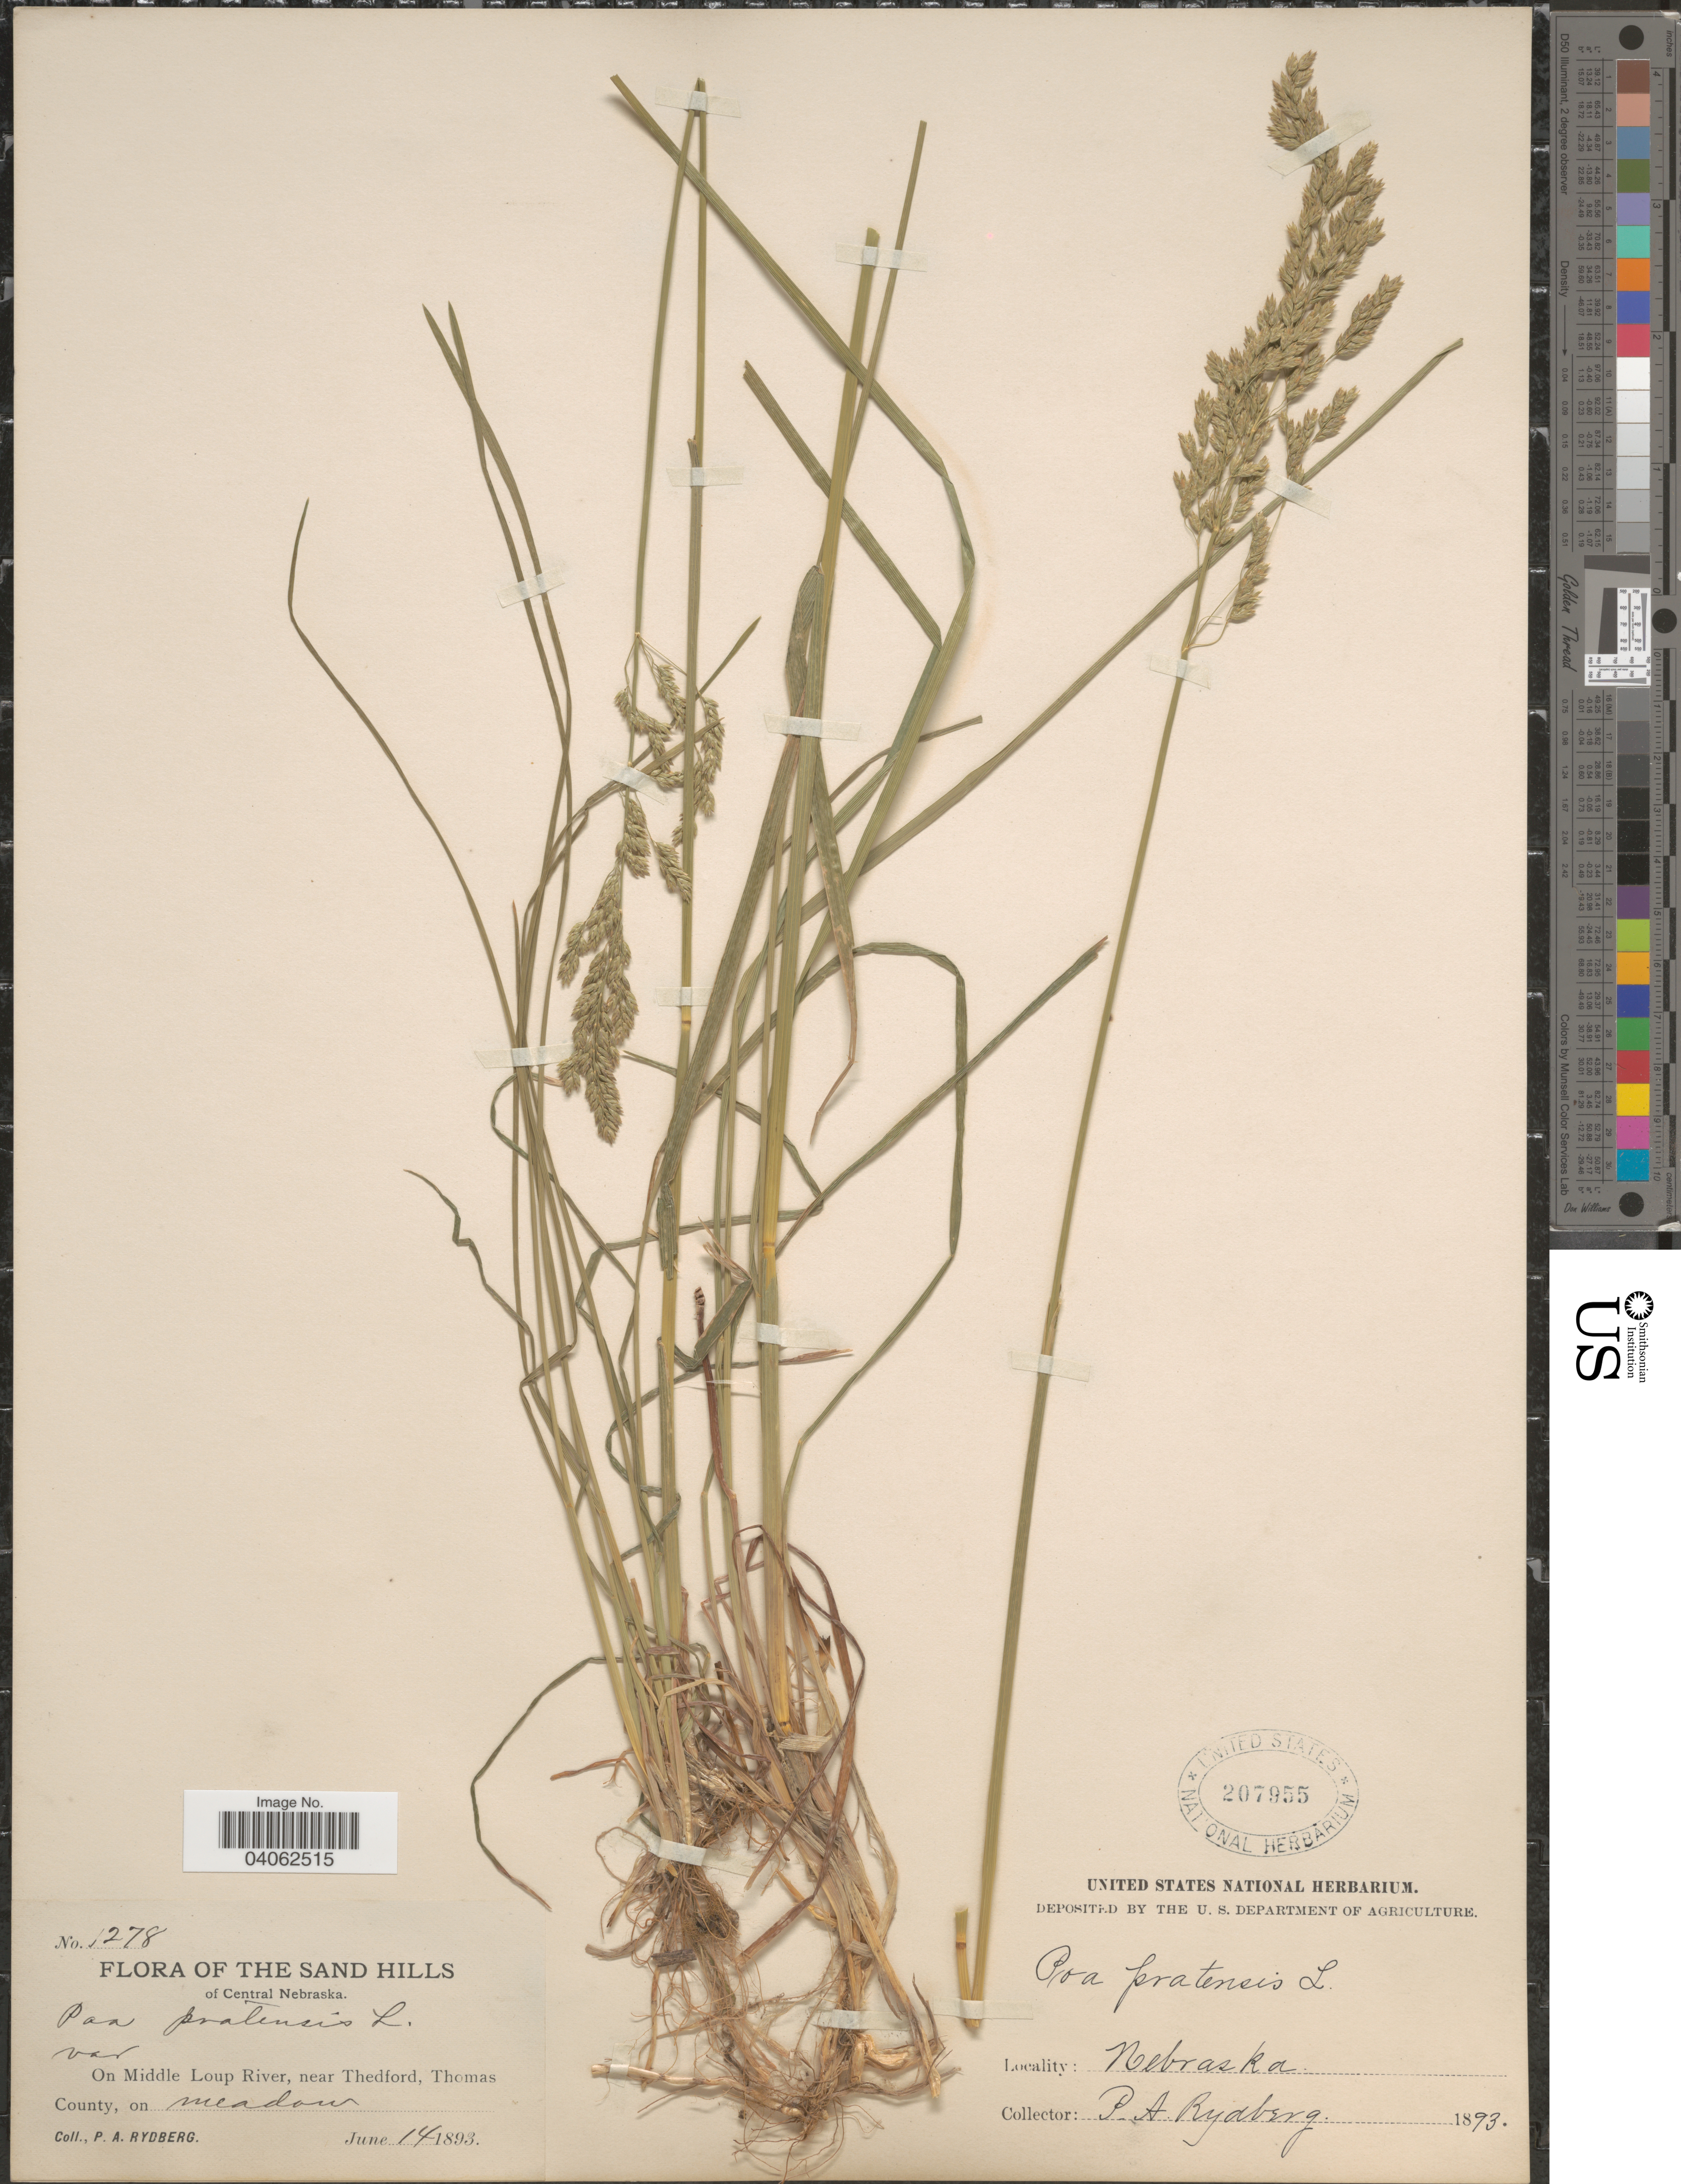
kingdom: Plantae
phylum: Tracheophyta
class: Liliopsida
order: Poales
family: Poaceae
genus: Poa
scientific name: Poa pratensis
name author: L.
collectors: P. A. Rydberg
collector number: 1278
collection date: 1893-06-14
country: United States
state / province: Nebraska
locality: Sand Hills of Central Nebraska. On Middle Loup River, near Thedford, Thomas County.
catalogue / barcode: US 207955